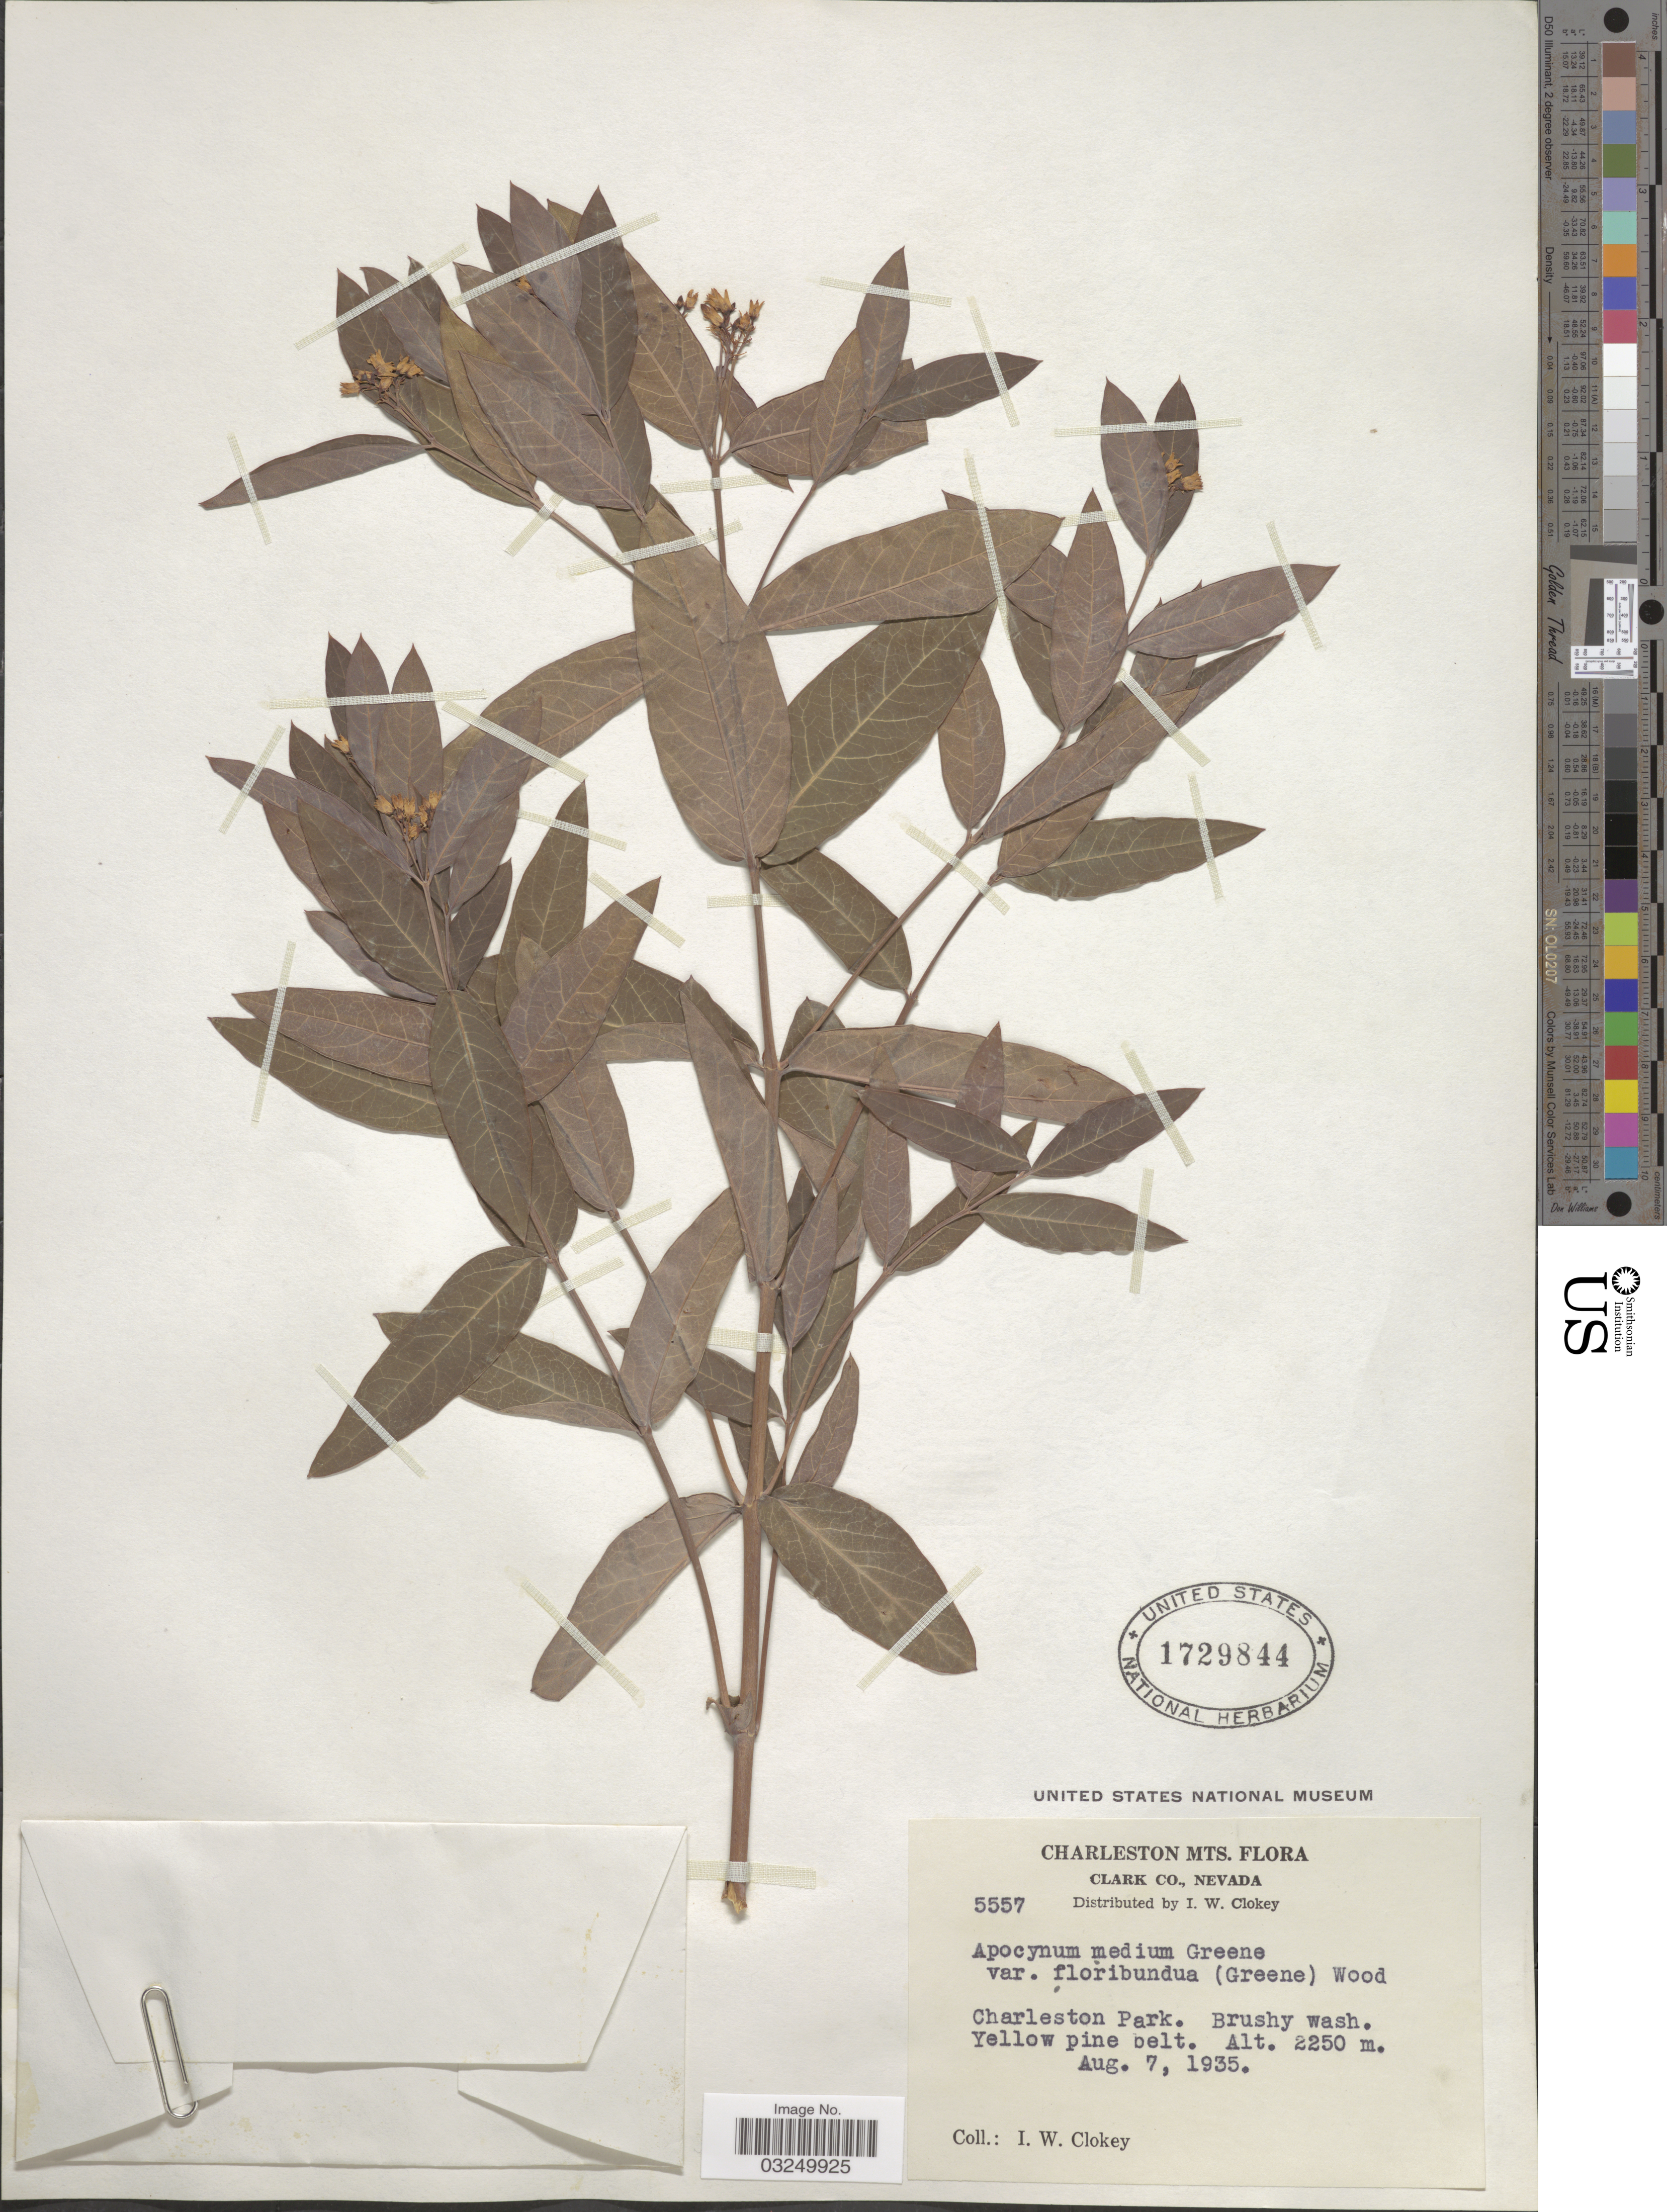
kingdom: Plantae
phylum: Tracheophyta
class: Magnoliopsida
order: Gentianales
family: Apocynaceae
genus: Apocynum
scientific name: Apocynum medium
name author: Greene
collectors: I. W. Clokey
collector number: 5557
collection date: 1935-08-07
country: United States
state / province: Nevada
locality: Charleston Mts. Clark Co. Charleston Park.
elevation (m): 2250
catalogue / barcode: US 1729844